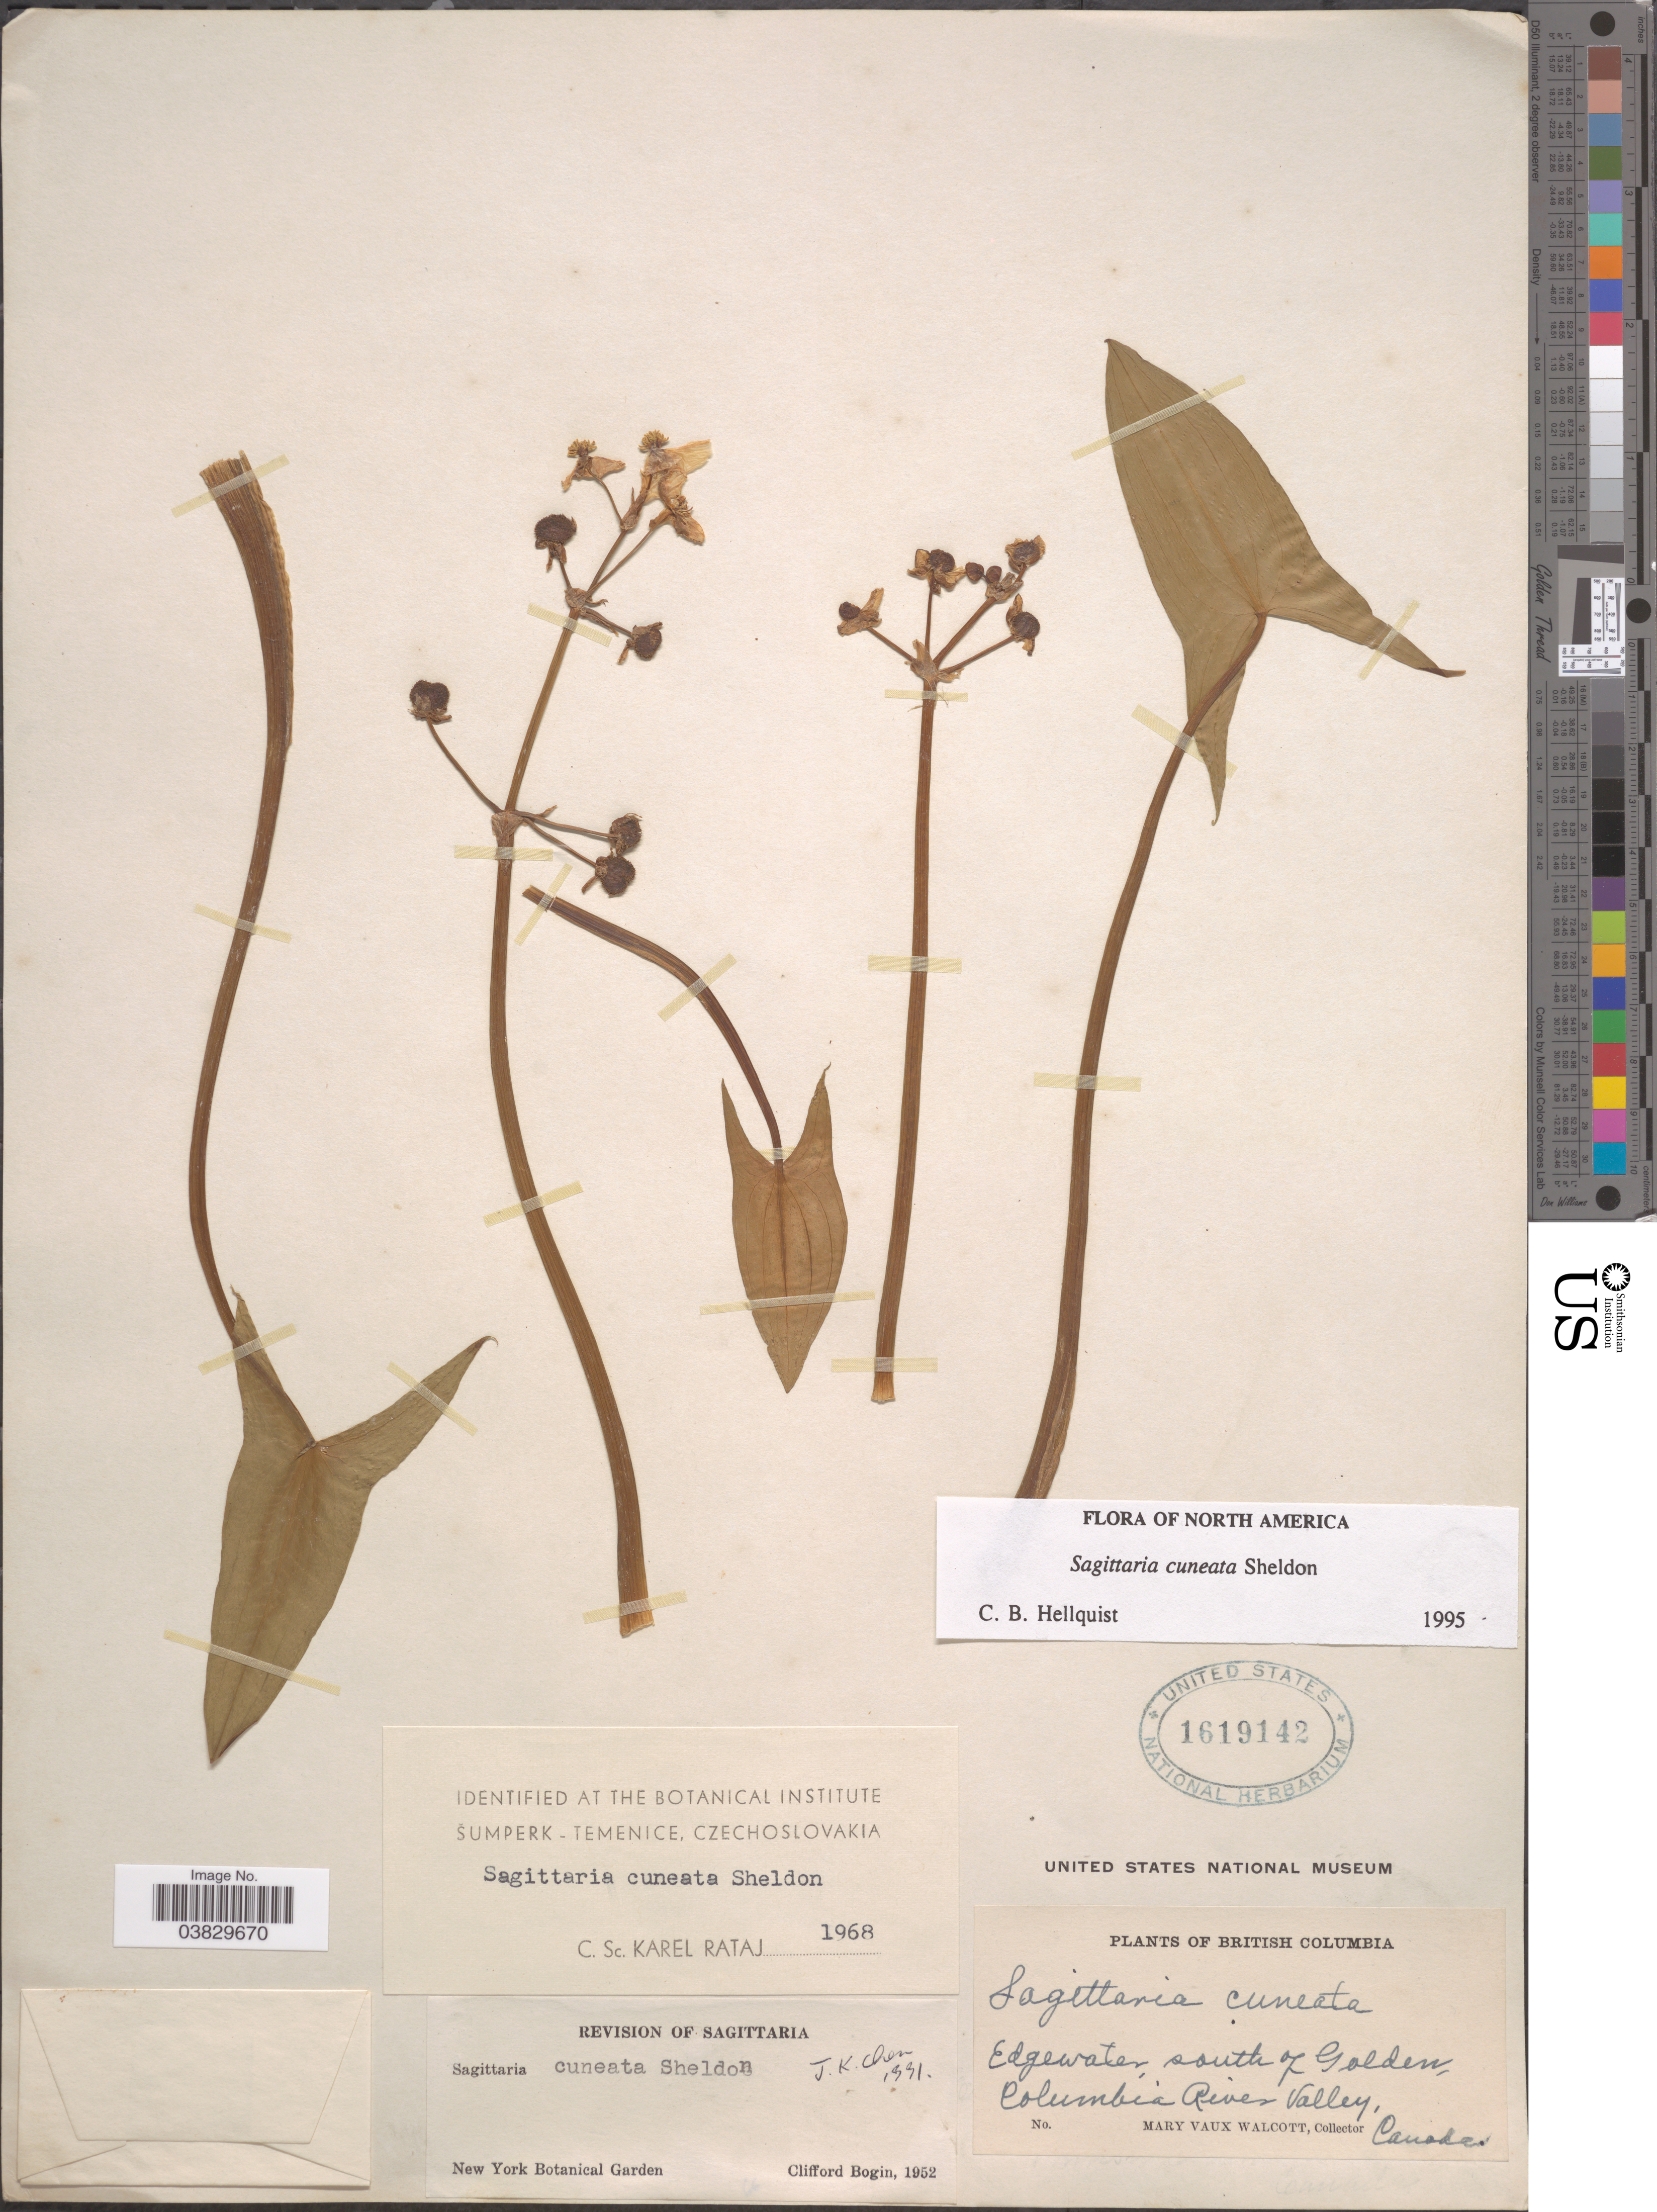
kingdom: Plantae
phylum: Tracheophyta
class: Liliopsida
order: Alismatales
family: Alismataceae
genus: Sagittaria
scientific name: Sagittaria cuneata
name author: E. Sheld.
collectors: M. Walcott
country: Canada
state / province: British Columbia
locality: Edgewater, south of Golden, Columbia River Valley.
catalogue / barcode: US 1619142